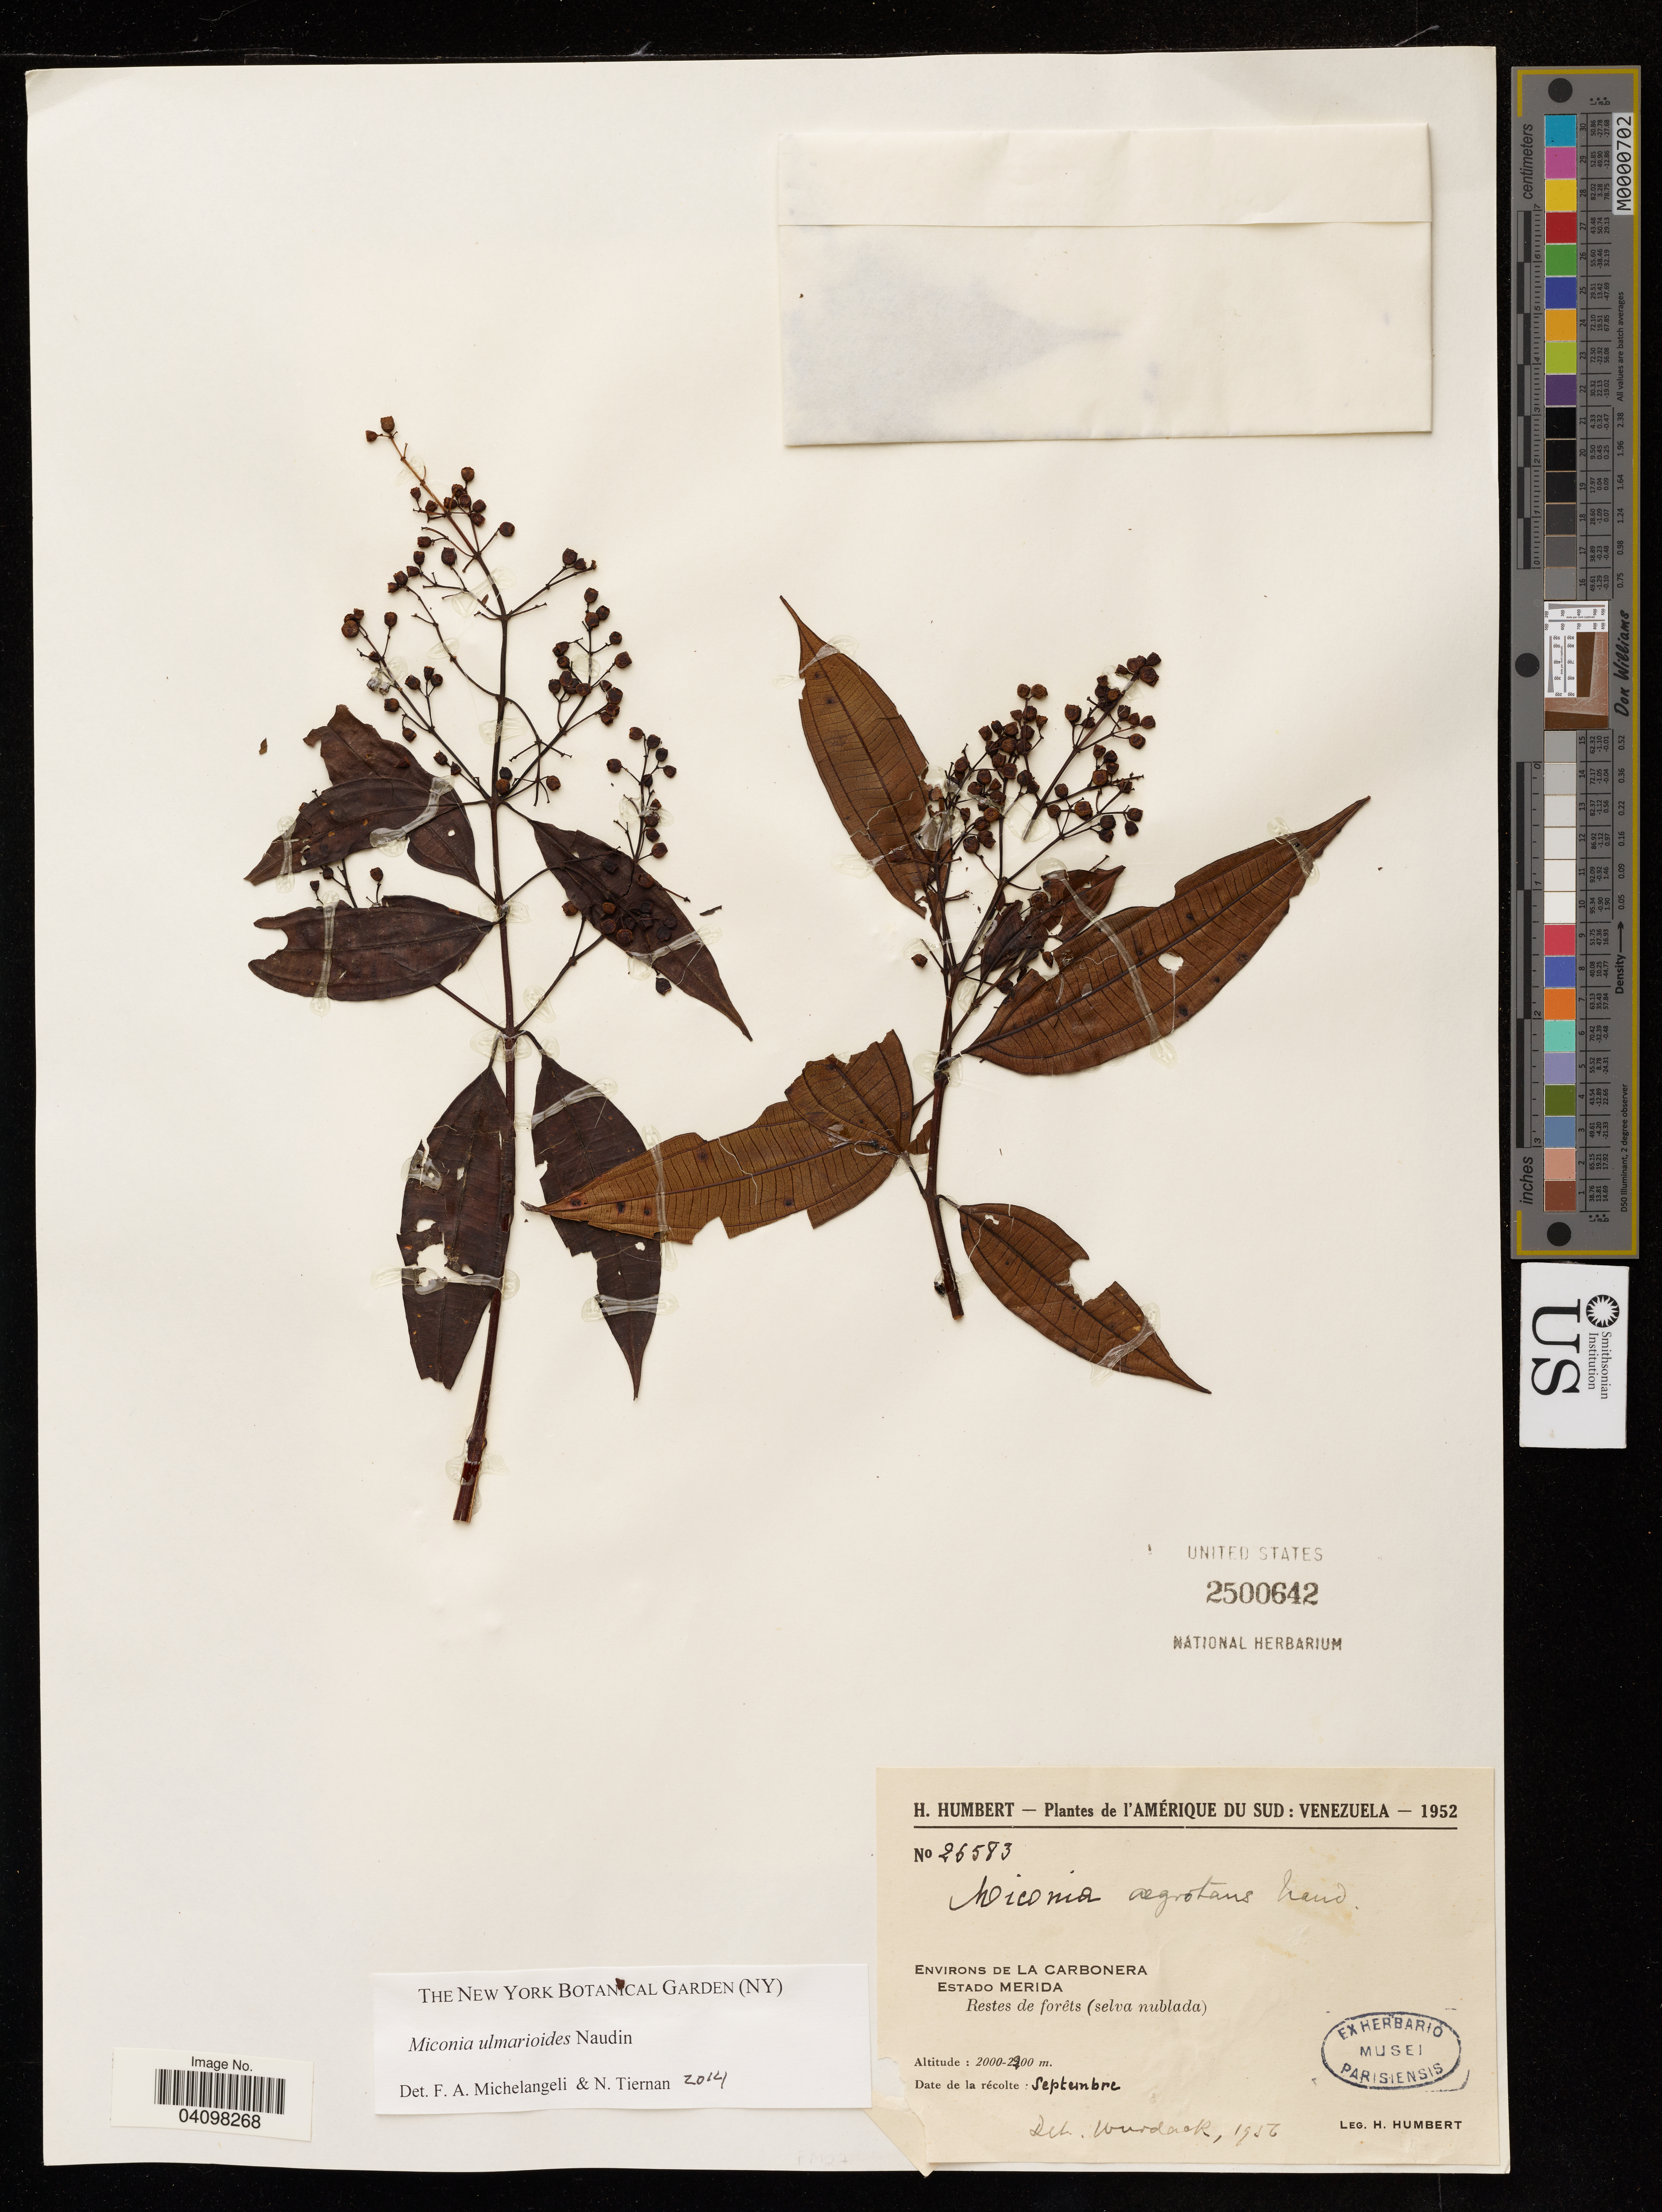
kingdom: Plantae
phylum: Tracheophyta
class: Magnoliopsida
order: Myrtales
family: Melastomataceae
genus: Miconia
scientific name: Miconia ulmarioides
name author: Naudin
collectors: H. Humbert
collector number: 26583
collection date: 1952-09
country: Venezuela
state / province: Merida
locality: Environs de La Carbonera.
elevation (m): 2000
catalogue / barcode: US 2500642